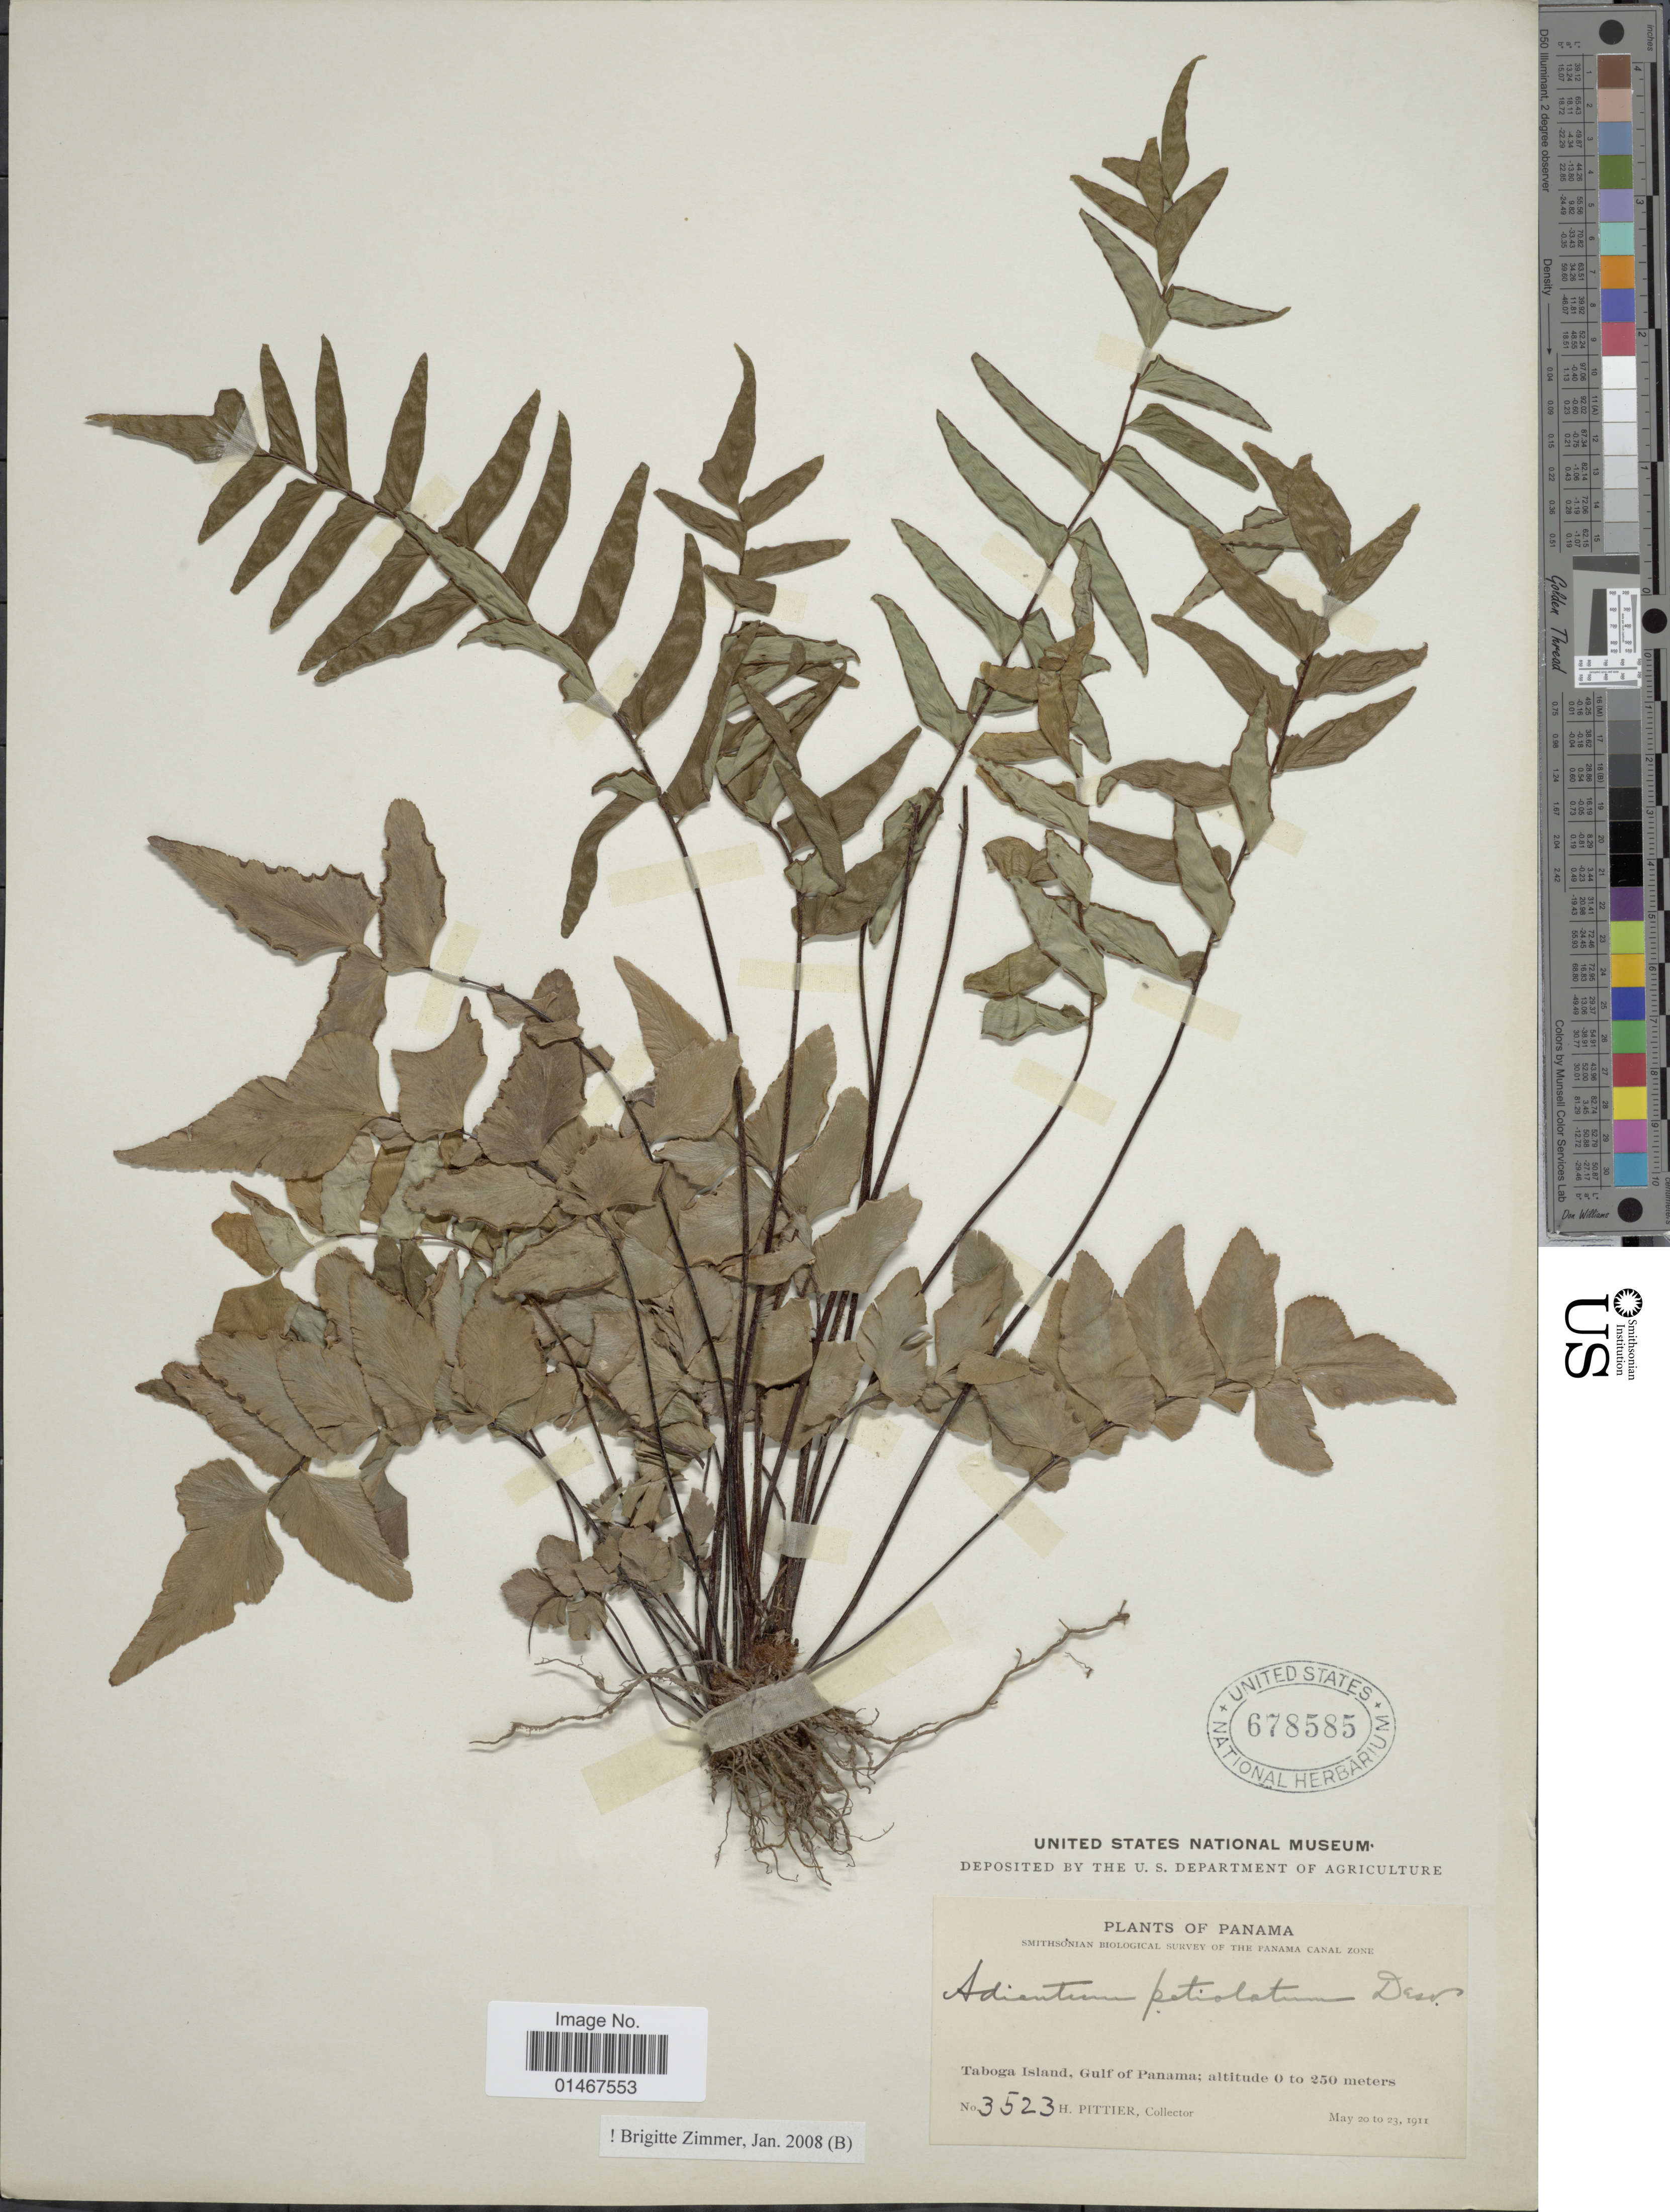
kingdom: Plantae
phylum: Tracheophyta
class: Polypodiopsida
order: Polypodiales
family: Pteridaceae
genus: Adiantum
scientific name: Adiantum petiolatum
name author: Desv.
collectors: H. F. Pittier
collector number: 3523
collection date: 1911-05-20/1911-05-23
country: Panama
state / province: Panamá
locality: Taboga Island, Gulf of Panama.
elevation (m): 0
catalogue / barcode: US 678585